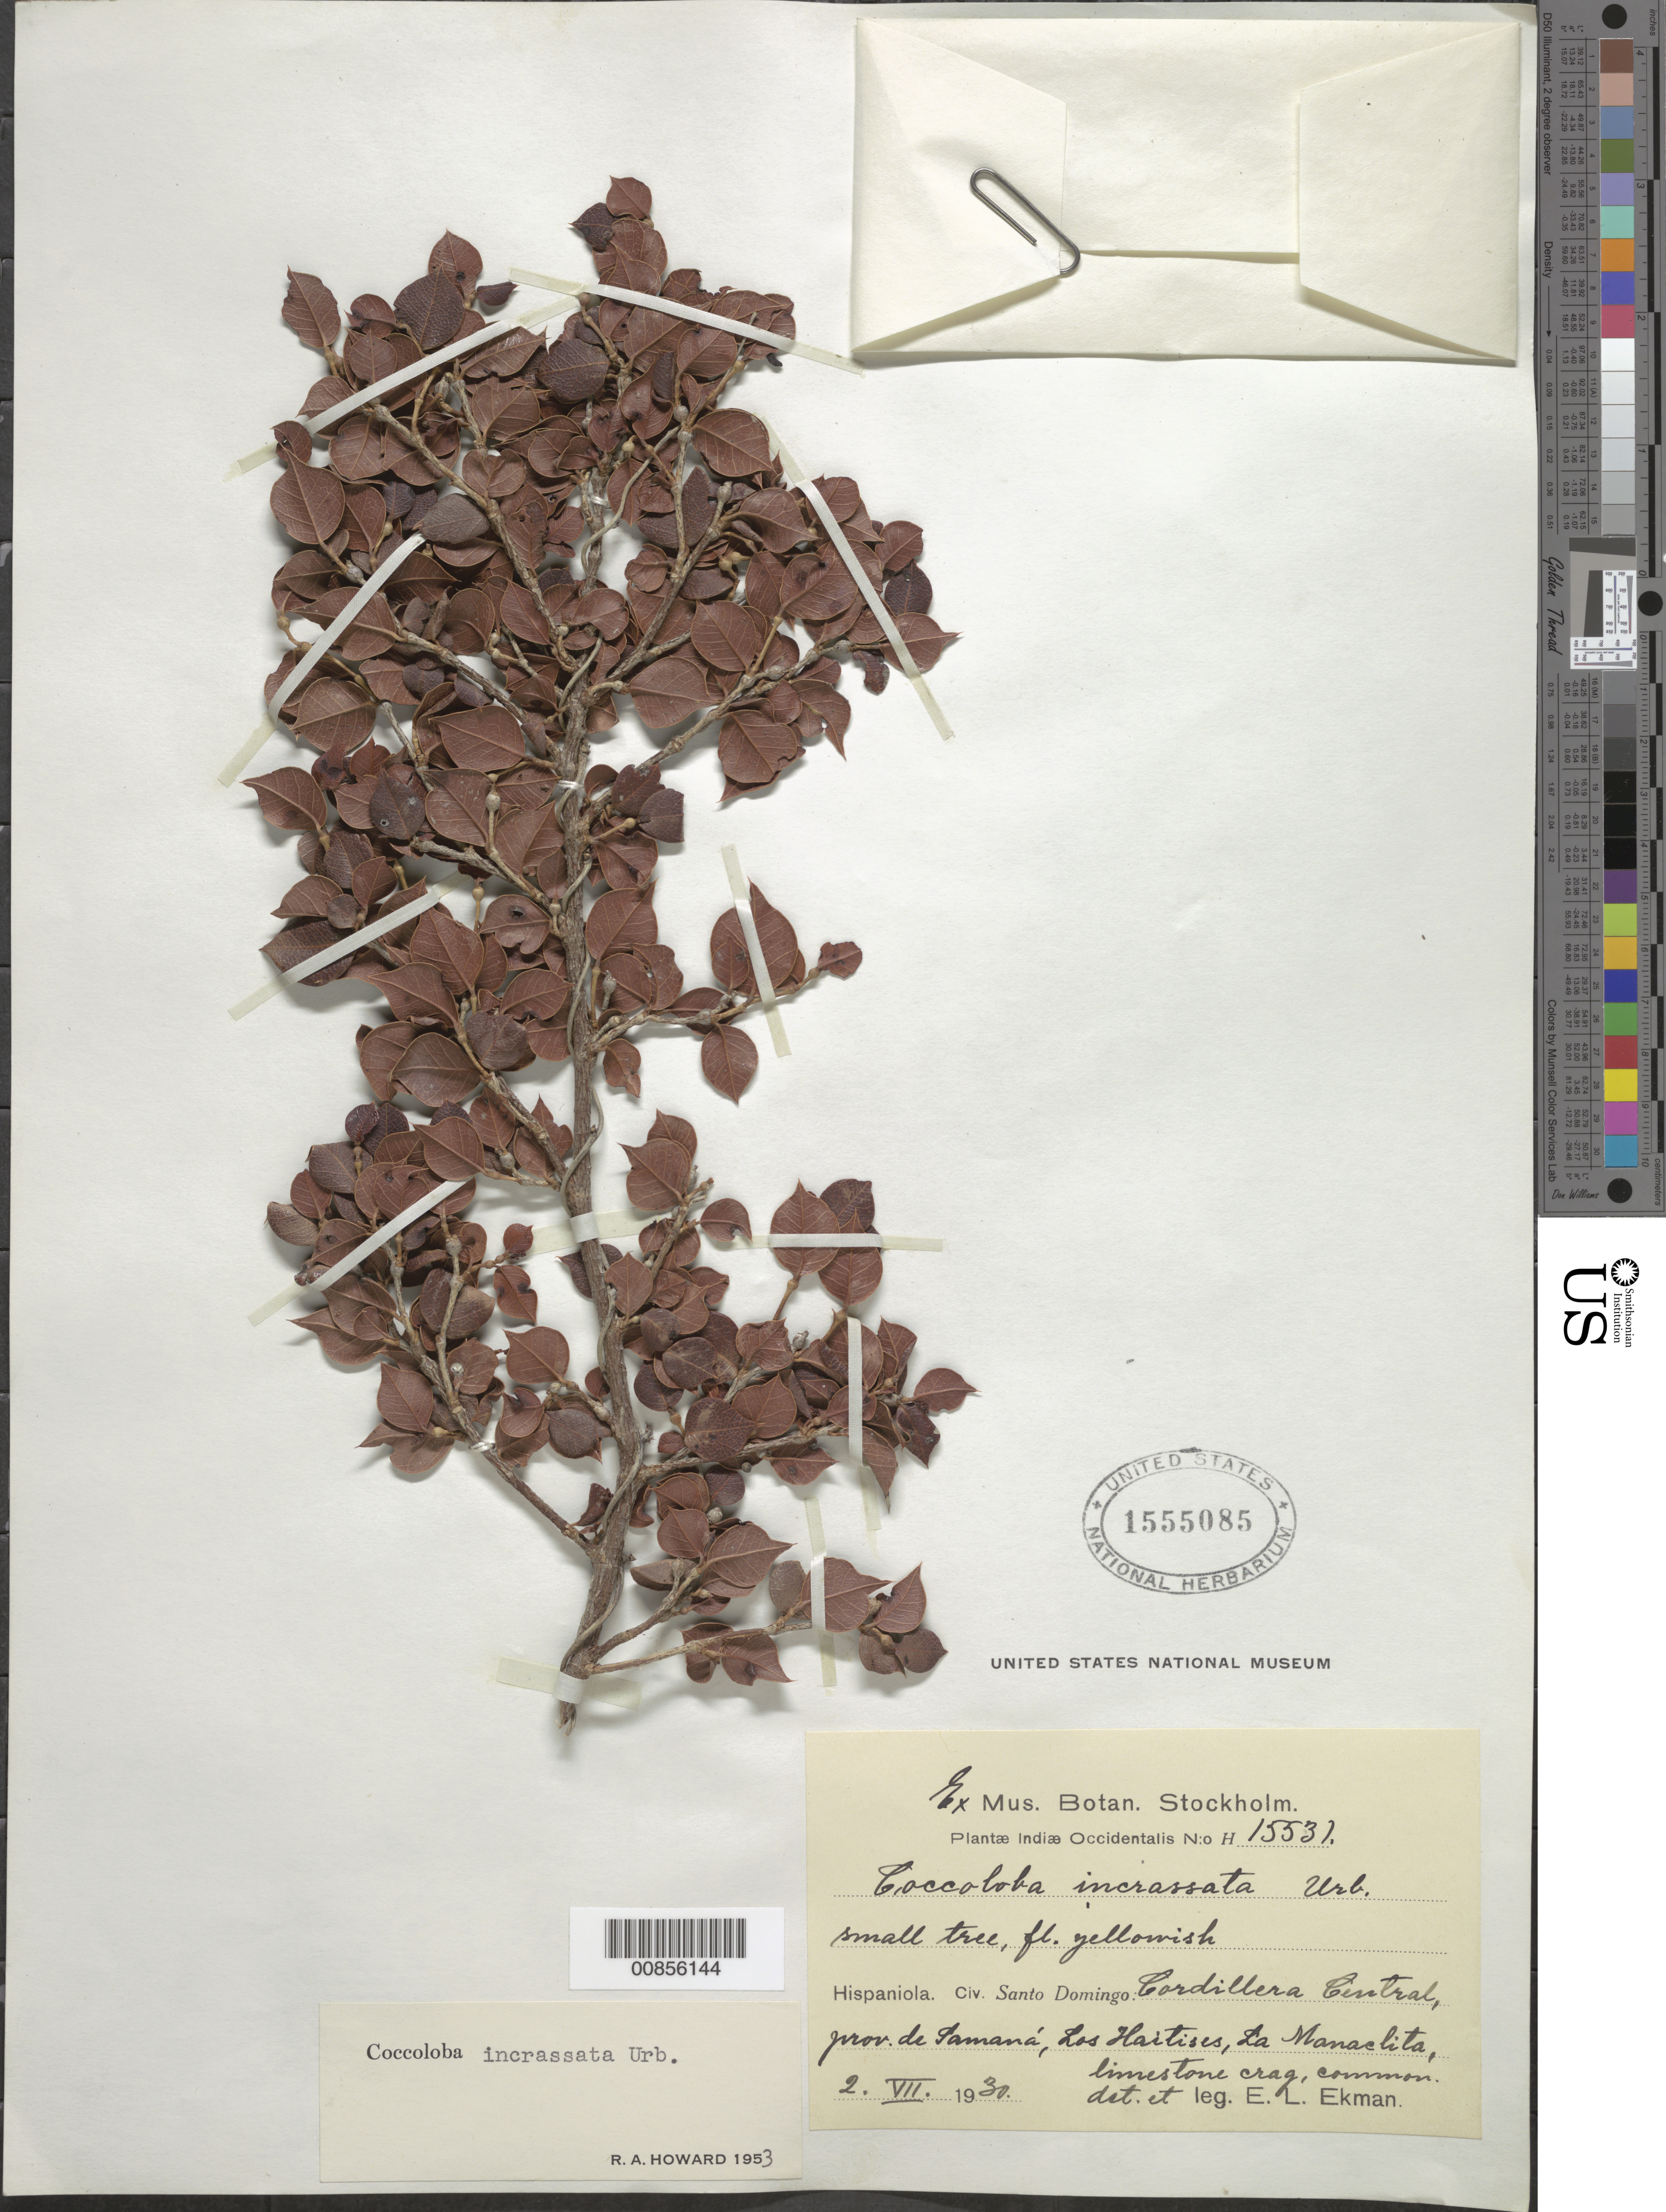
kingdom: Plantae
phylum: Tracheophyta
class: Magnoliopsida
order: Caryophyllales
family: Polygonaceae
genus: Coccoloba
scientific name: Coccoloba incrassata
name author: Urb.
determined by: Howard, R. A.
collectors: E. L. Ekman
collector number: H 15531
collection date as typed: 02 Jul 1930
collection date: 1930-07-02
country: Dominican Republic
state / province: Samana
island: Hispaniola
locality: Cordillera Central, Los Haitises, La Manaclita.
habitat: Limestone crag.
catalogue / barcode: US 1555085